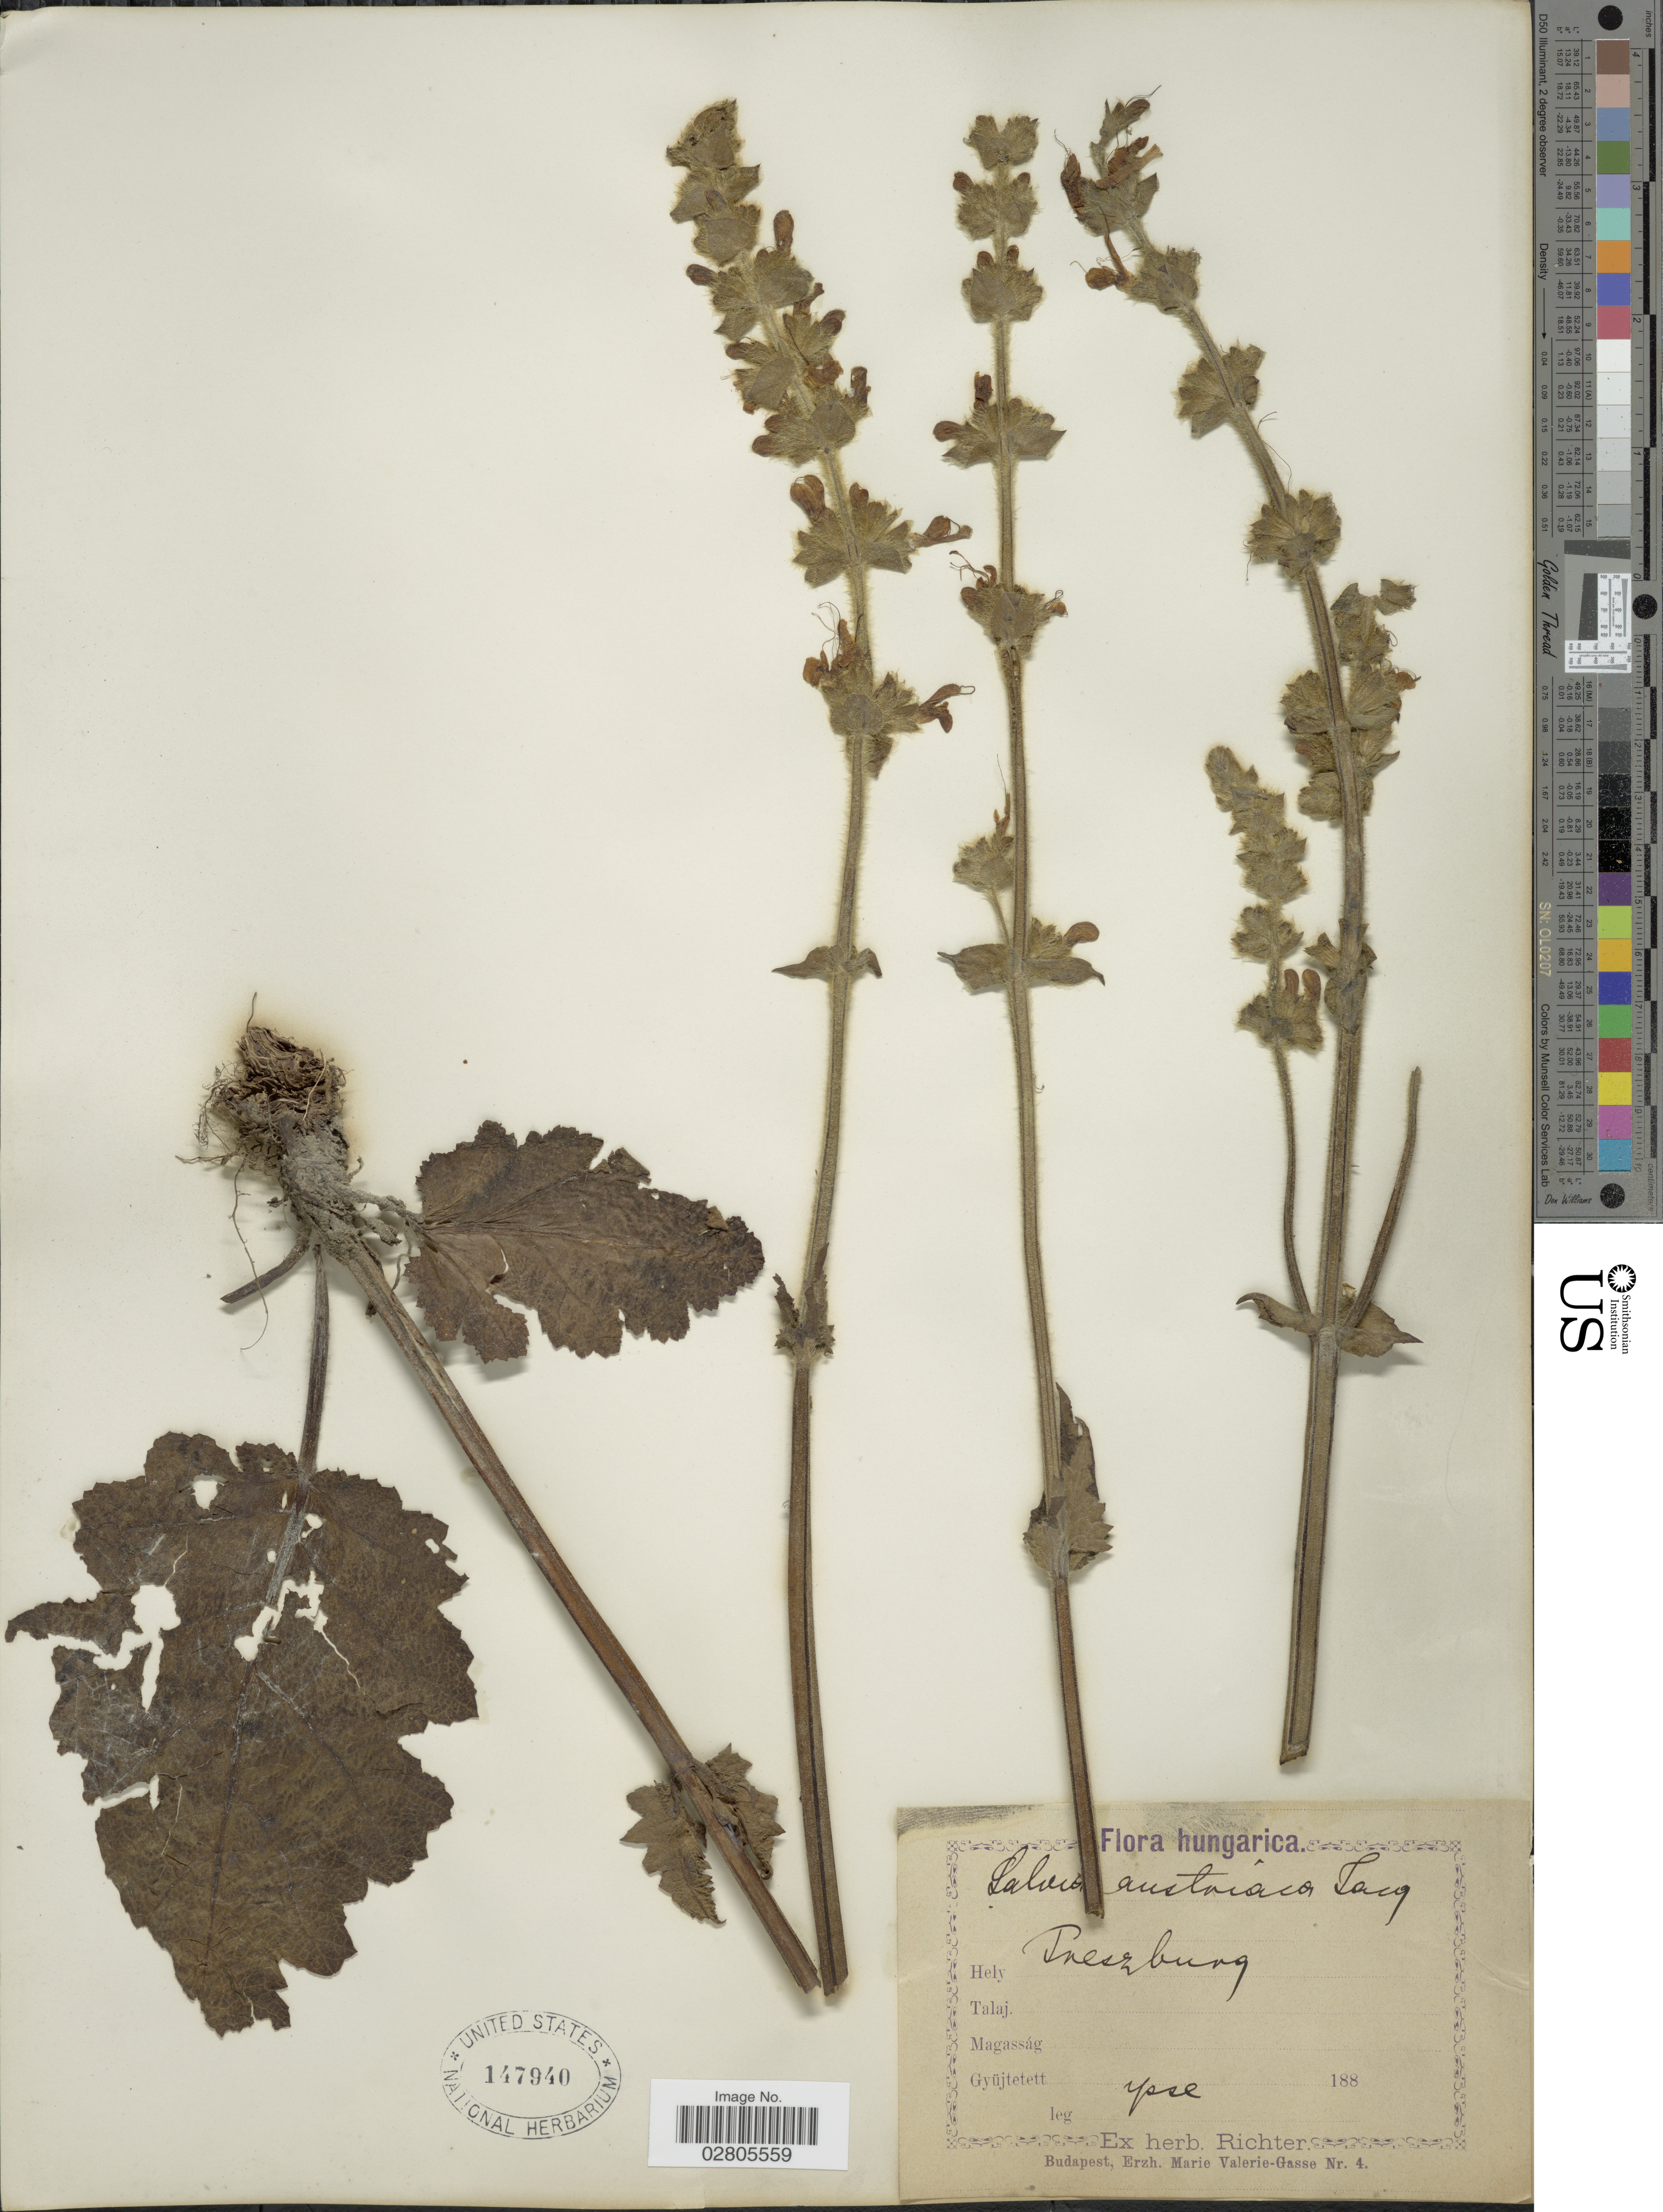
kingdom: Plantae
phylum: Tracheophyta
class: Magnoliopsida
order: Lamiales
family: Lamiaceae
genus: Salvia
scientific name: Salvia austriaca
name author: Jacq.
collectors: -- Richter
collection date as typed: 188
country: Slovakia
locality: Preszburg.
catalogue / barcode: US 147940